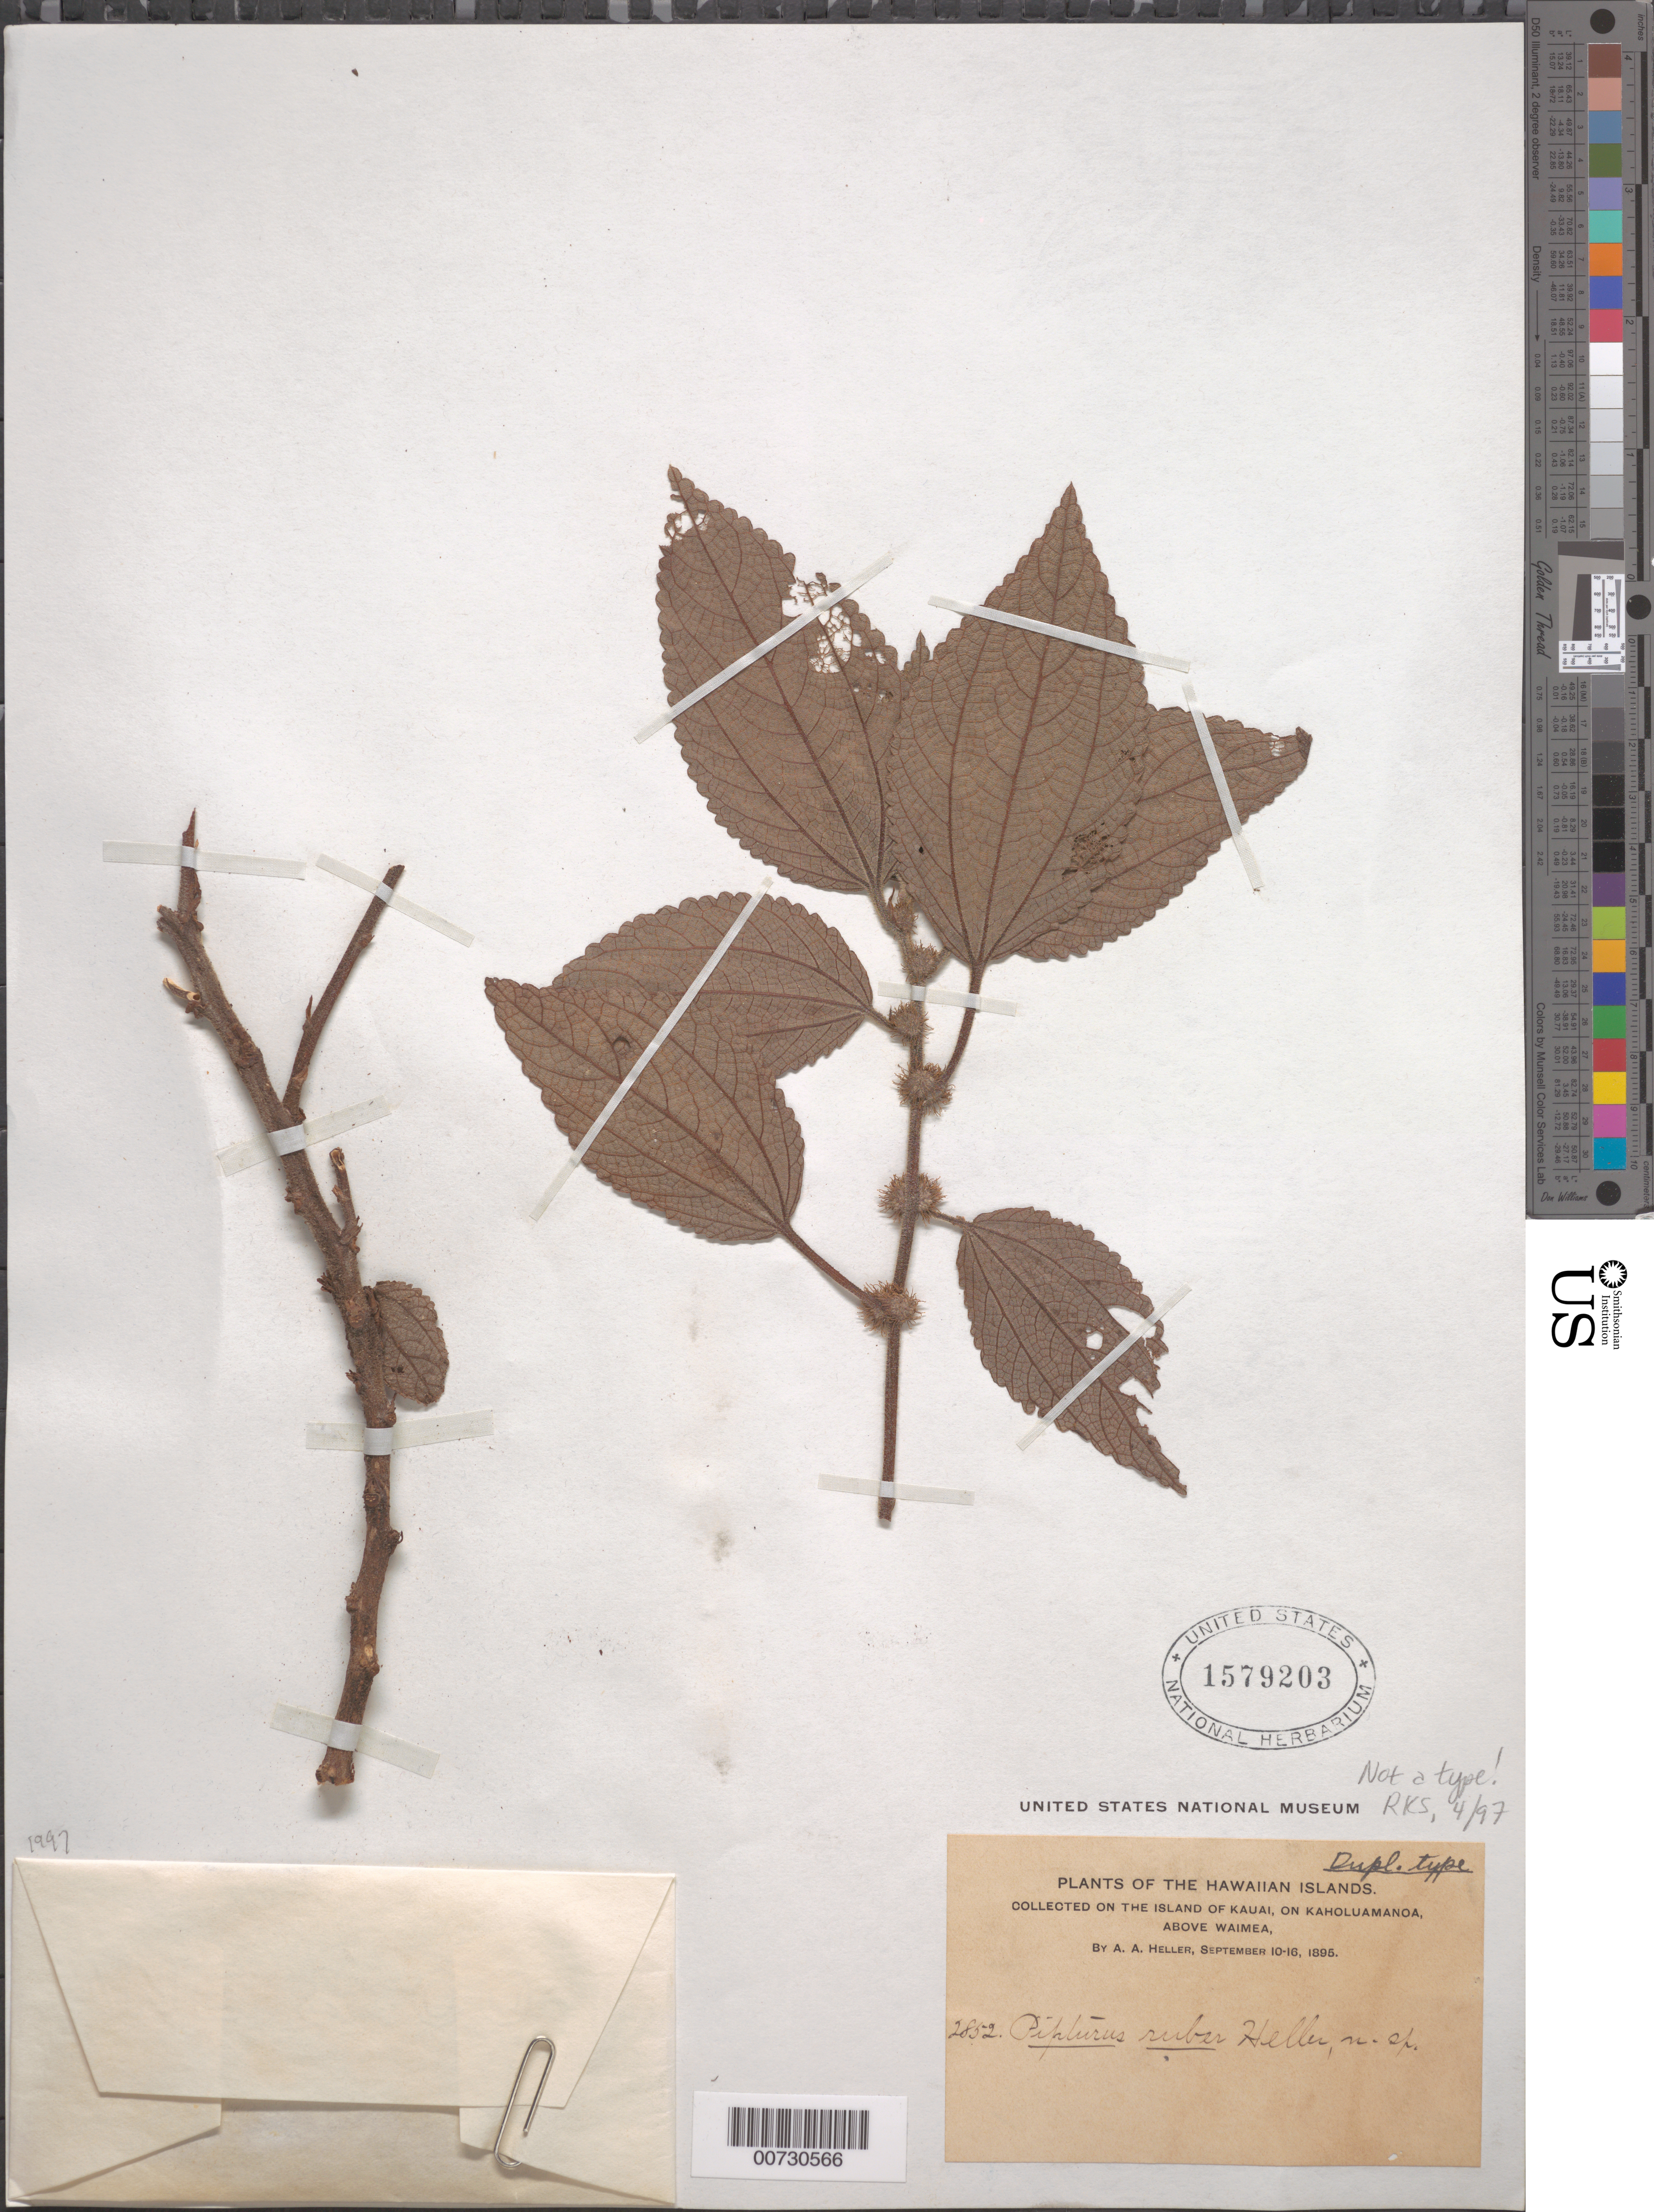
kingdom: Plantae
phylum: Tracheophyta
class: Magnoliopsida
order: Rosales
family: Urticaceae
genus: Pipturus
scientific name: Pipturus ruber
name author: A. Heller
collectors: A. A. Heller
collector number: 2852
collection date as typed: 10 Sep 1895 to 16 Sep 1895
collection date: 1895-09-10/1895-09-16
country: United States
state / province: Hawaii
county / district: Kauai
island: Kaua'i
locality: On Kaholuamonoa, above Waimea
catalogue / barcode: US 1579203